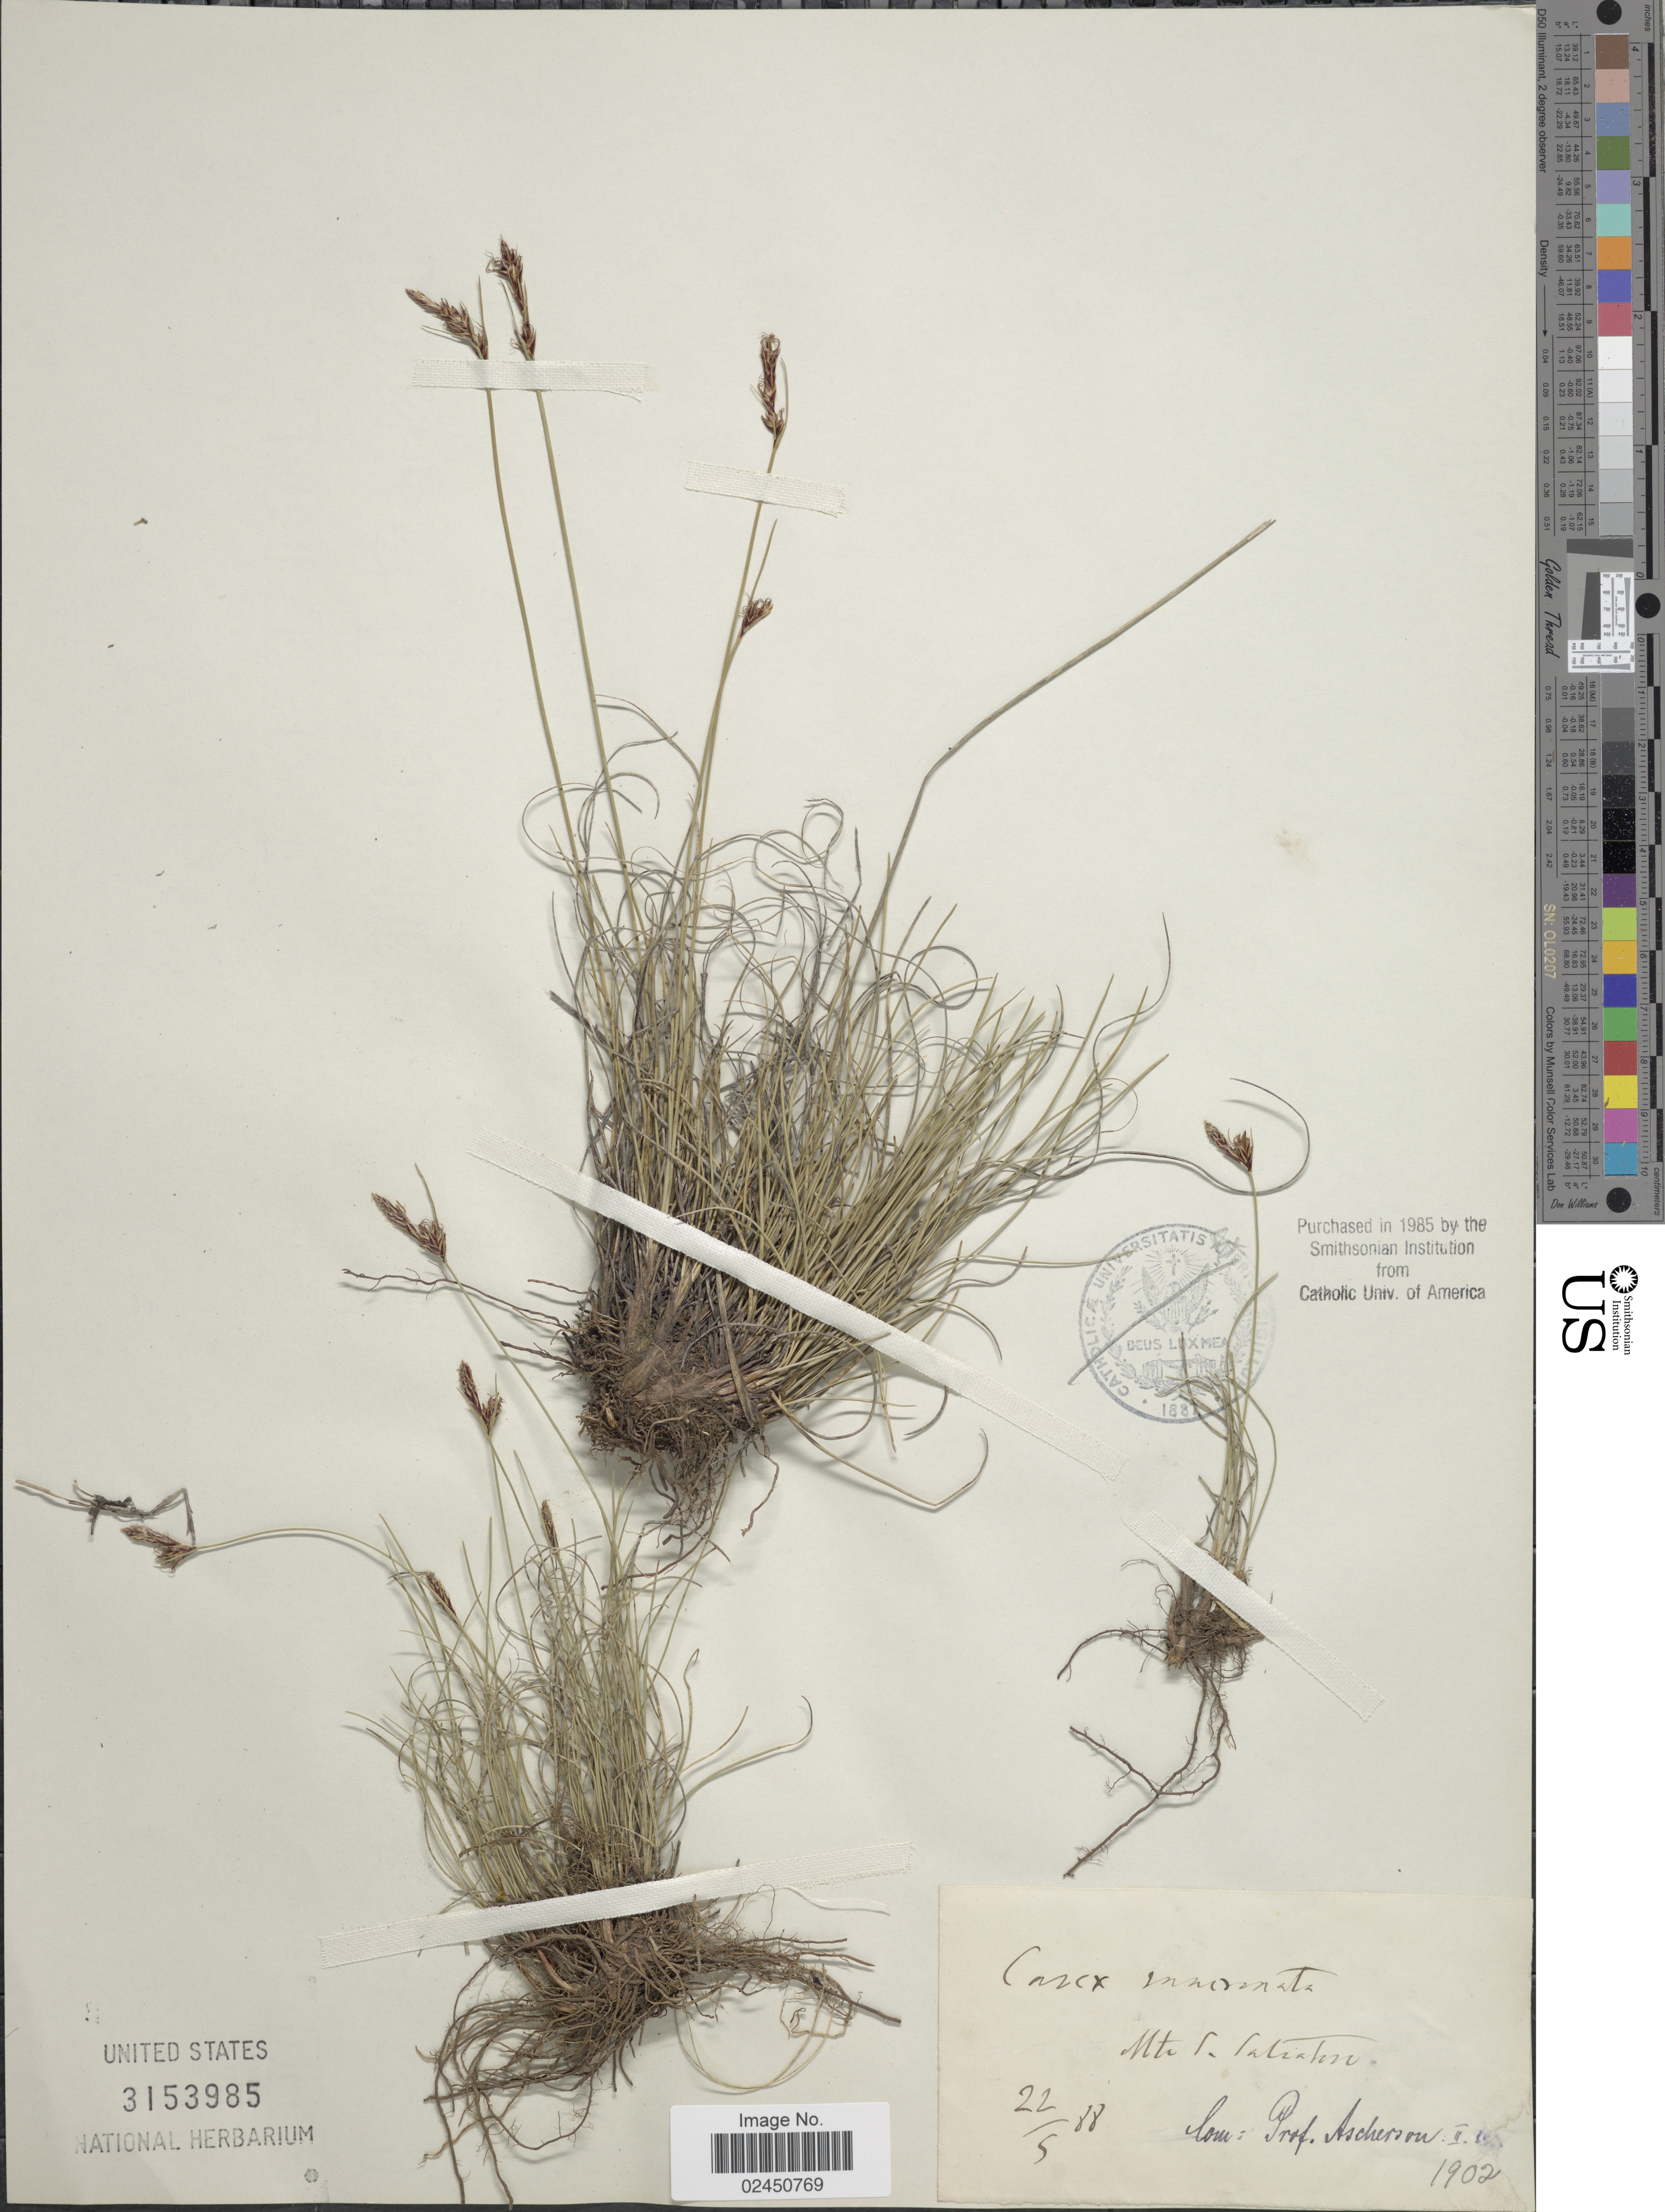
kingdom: Plantae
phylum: Tracheophyta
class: Liliopsida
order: Poales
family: Cyperaceae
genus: Carex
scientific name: Carex mucronata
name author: All.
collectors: Ascherson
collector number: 1902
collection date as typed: Transcribed d/m/y: 22/5/88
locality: Mt S. Satirten [interpreted]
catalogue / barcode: US 3153985